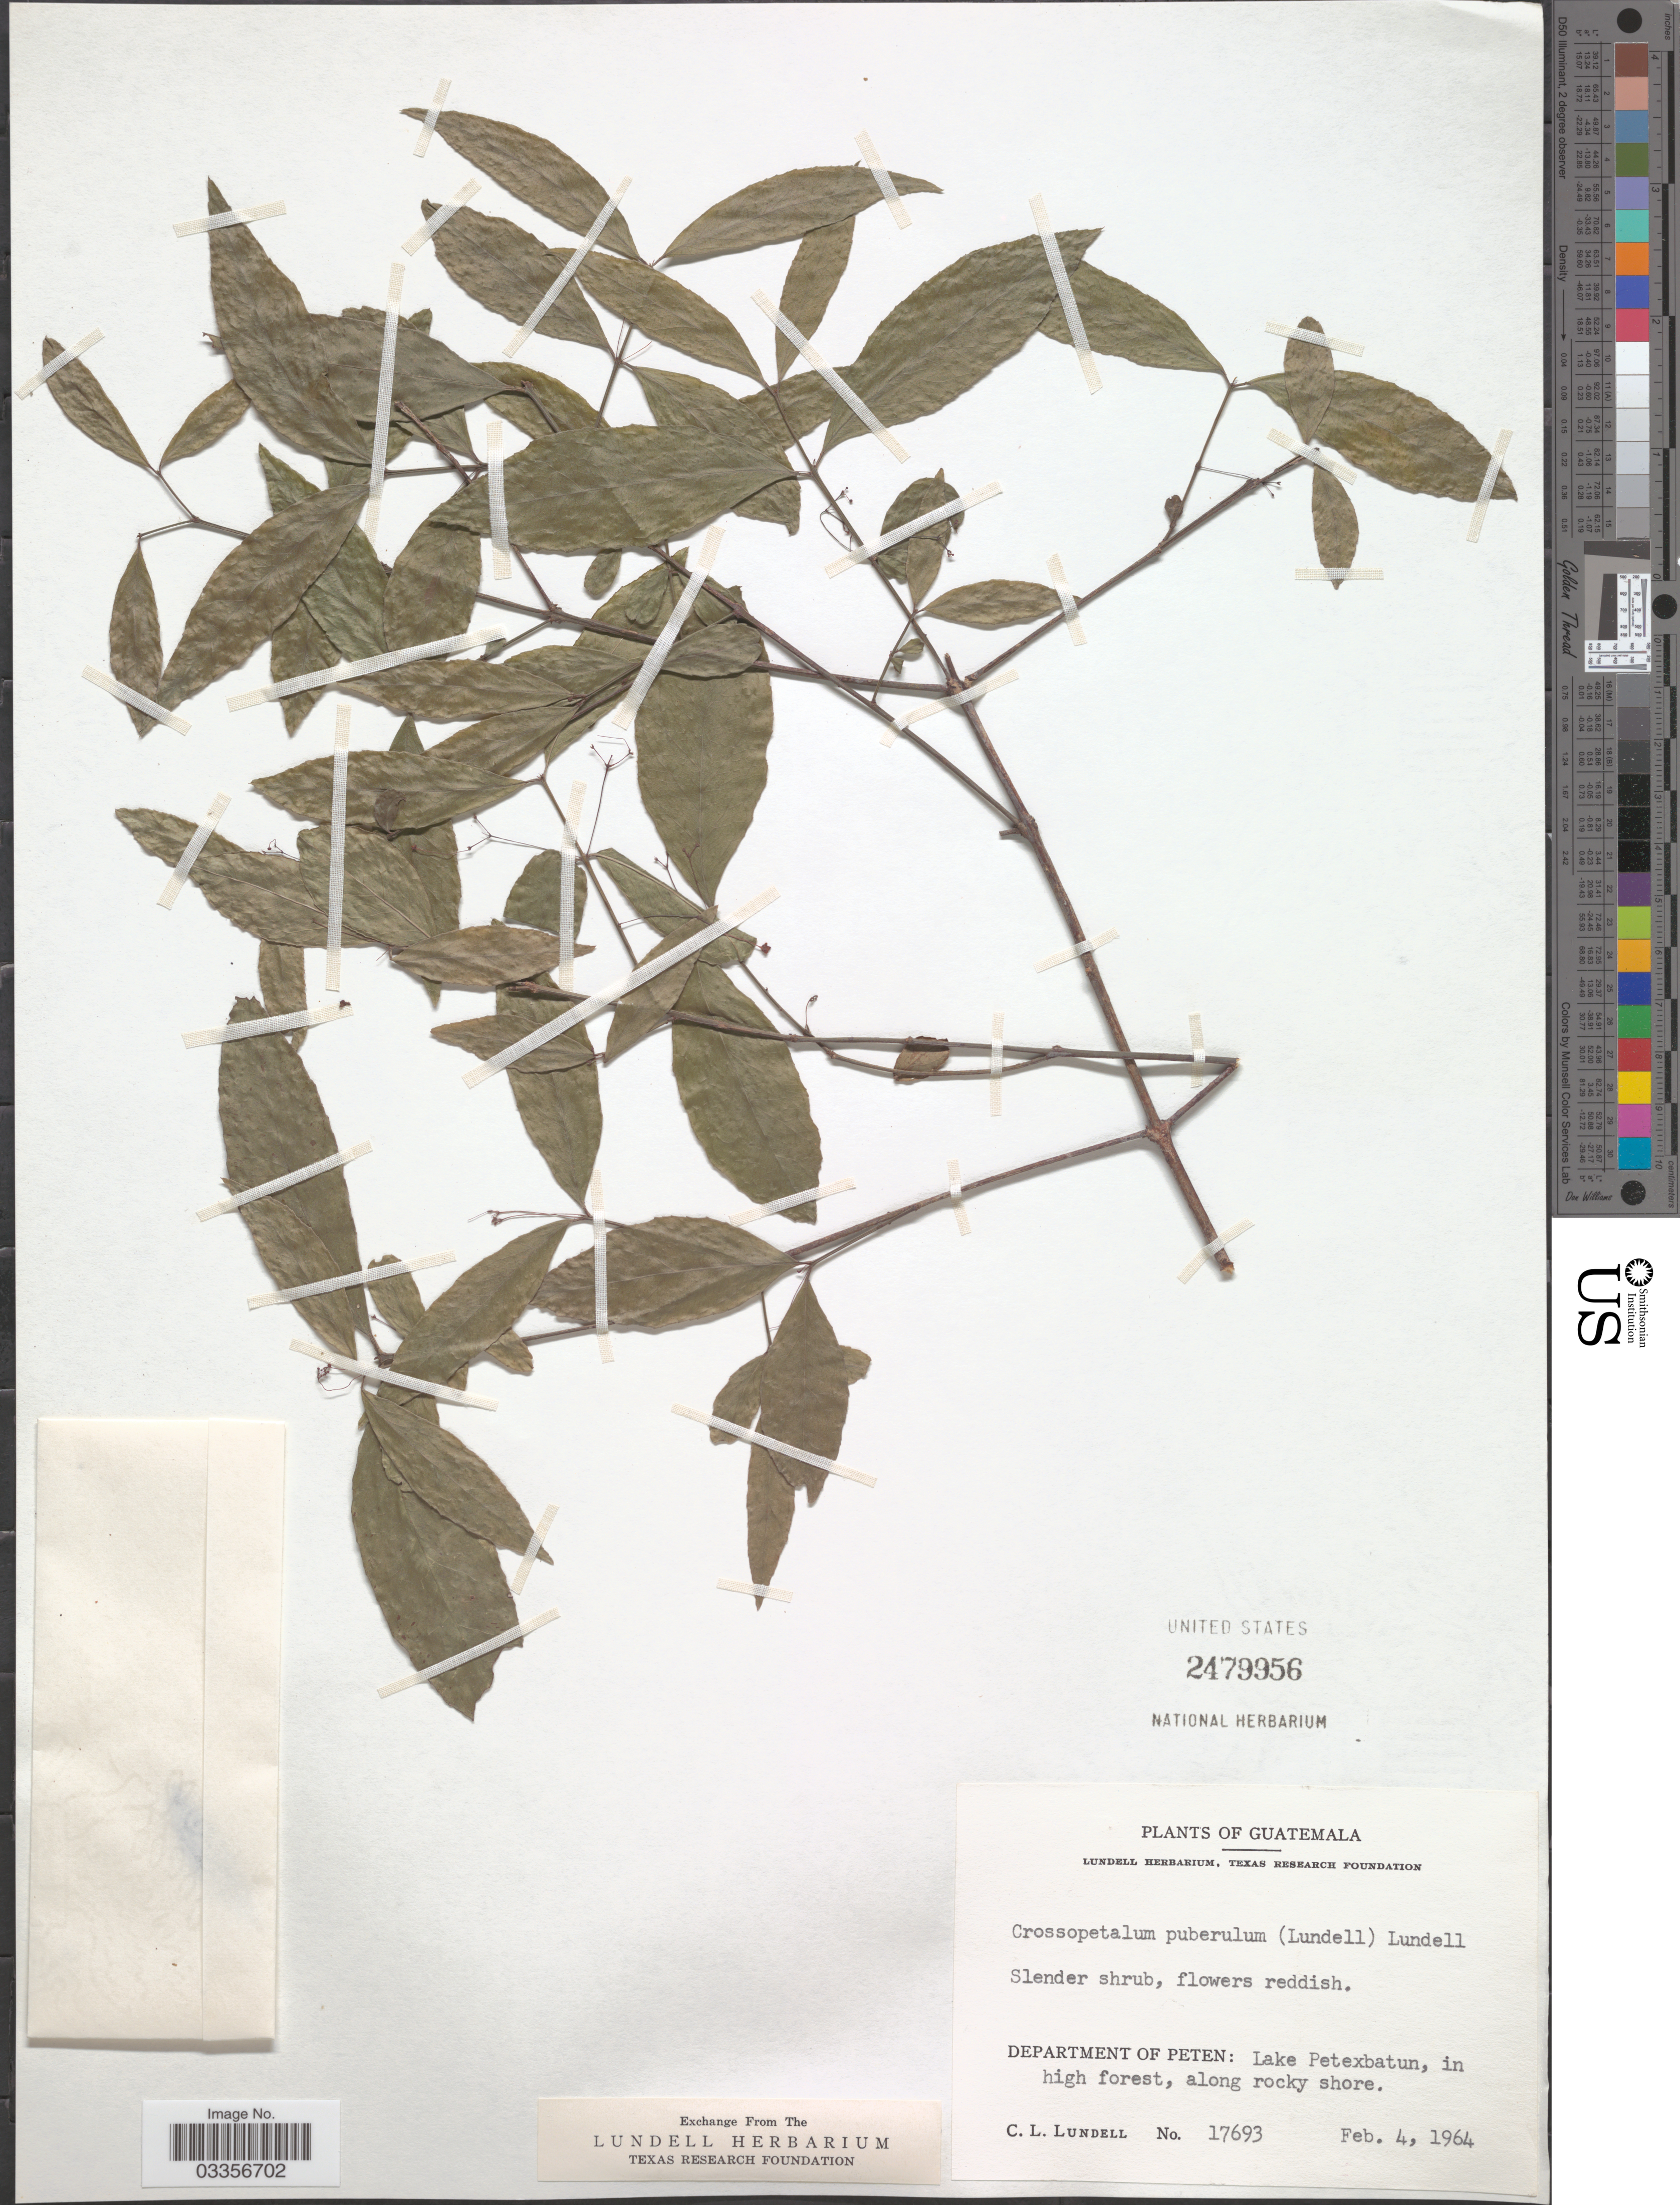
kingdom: Plantae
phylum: Tracheophyta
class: Magnoliopsida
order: Celastrales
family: Celastraceae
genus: Crossopetalum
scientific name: Crossopetalum puberulum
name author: (Lundell) Lundell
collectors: C. L. Lundell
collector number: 17693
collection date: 1964-02-04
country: Guatemala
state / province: El Petén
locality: Department of Peten: Lake Petexbatun.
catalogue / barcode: US 2479956